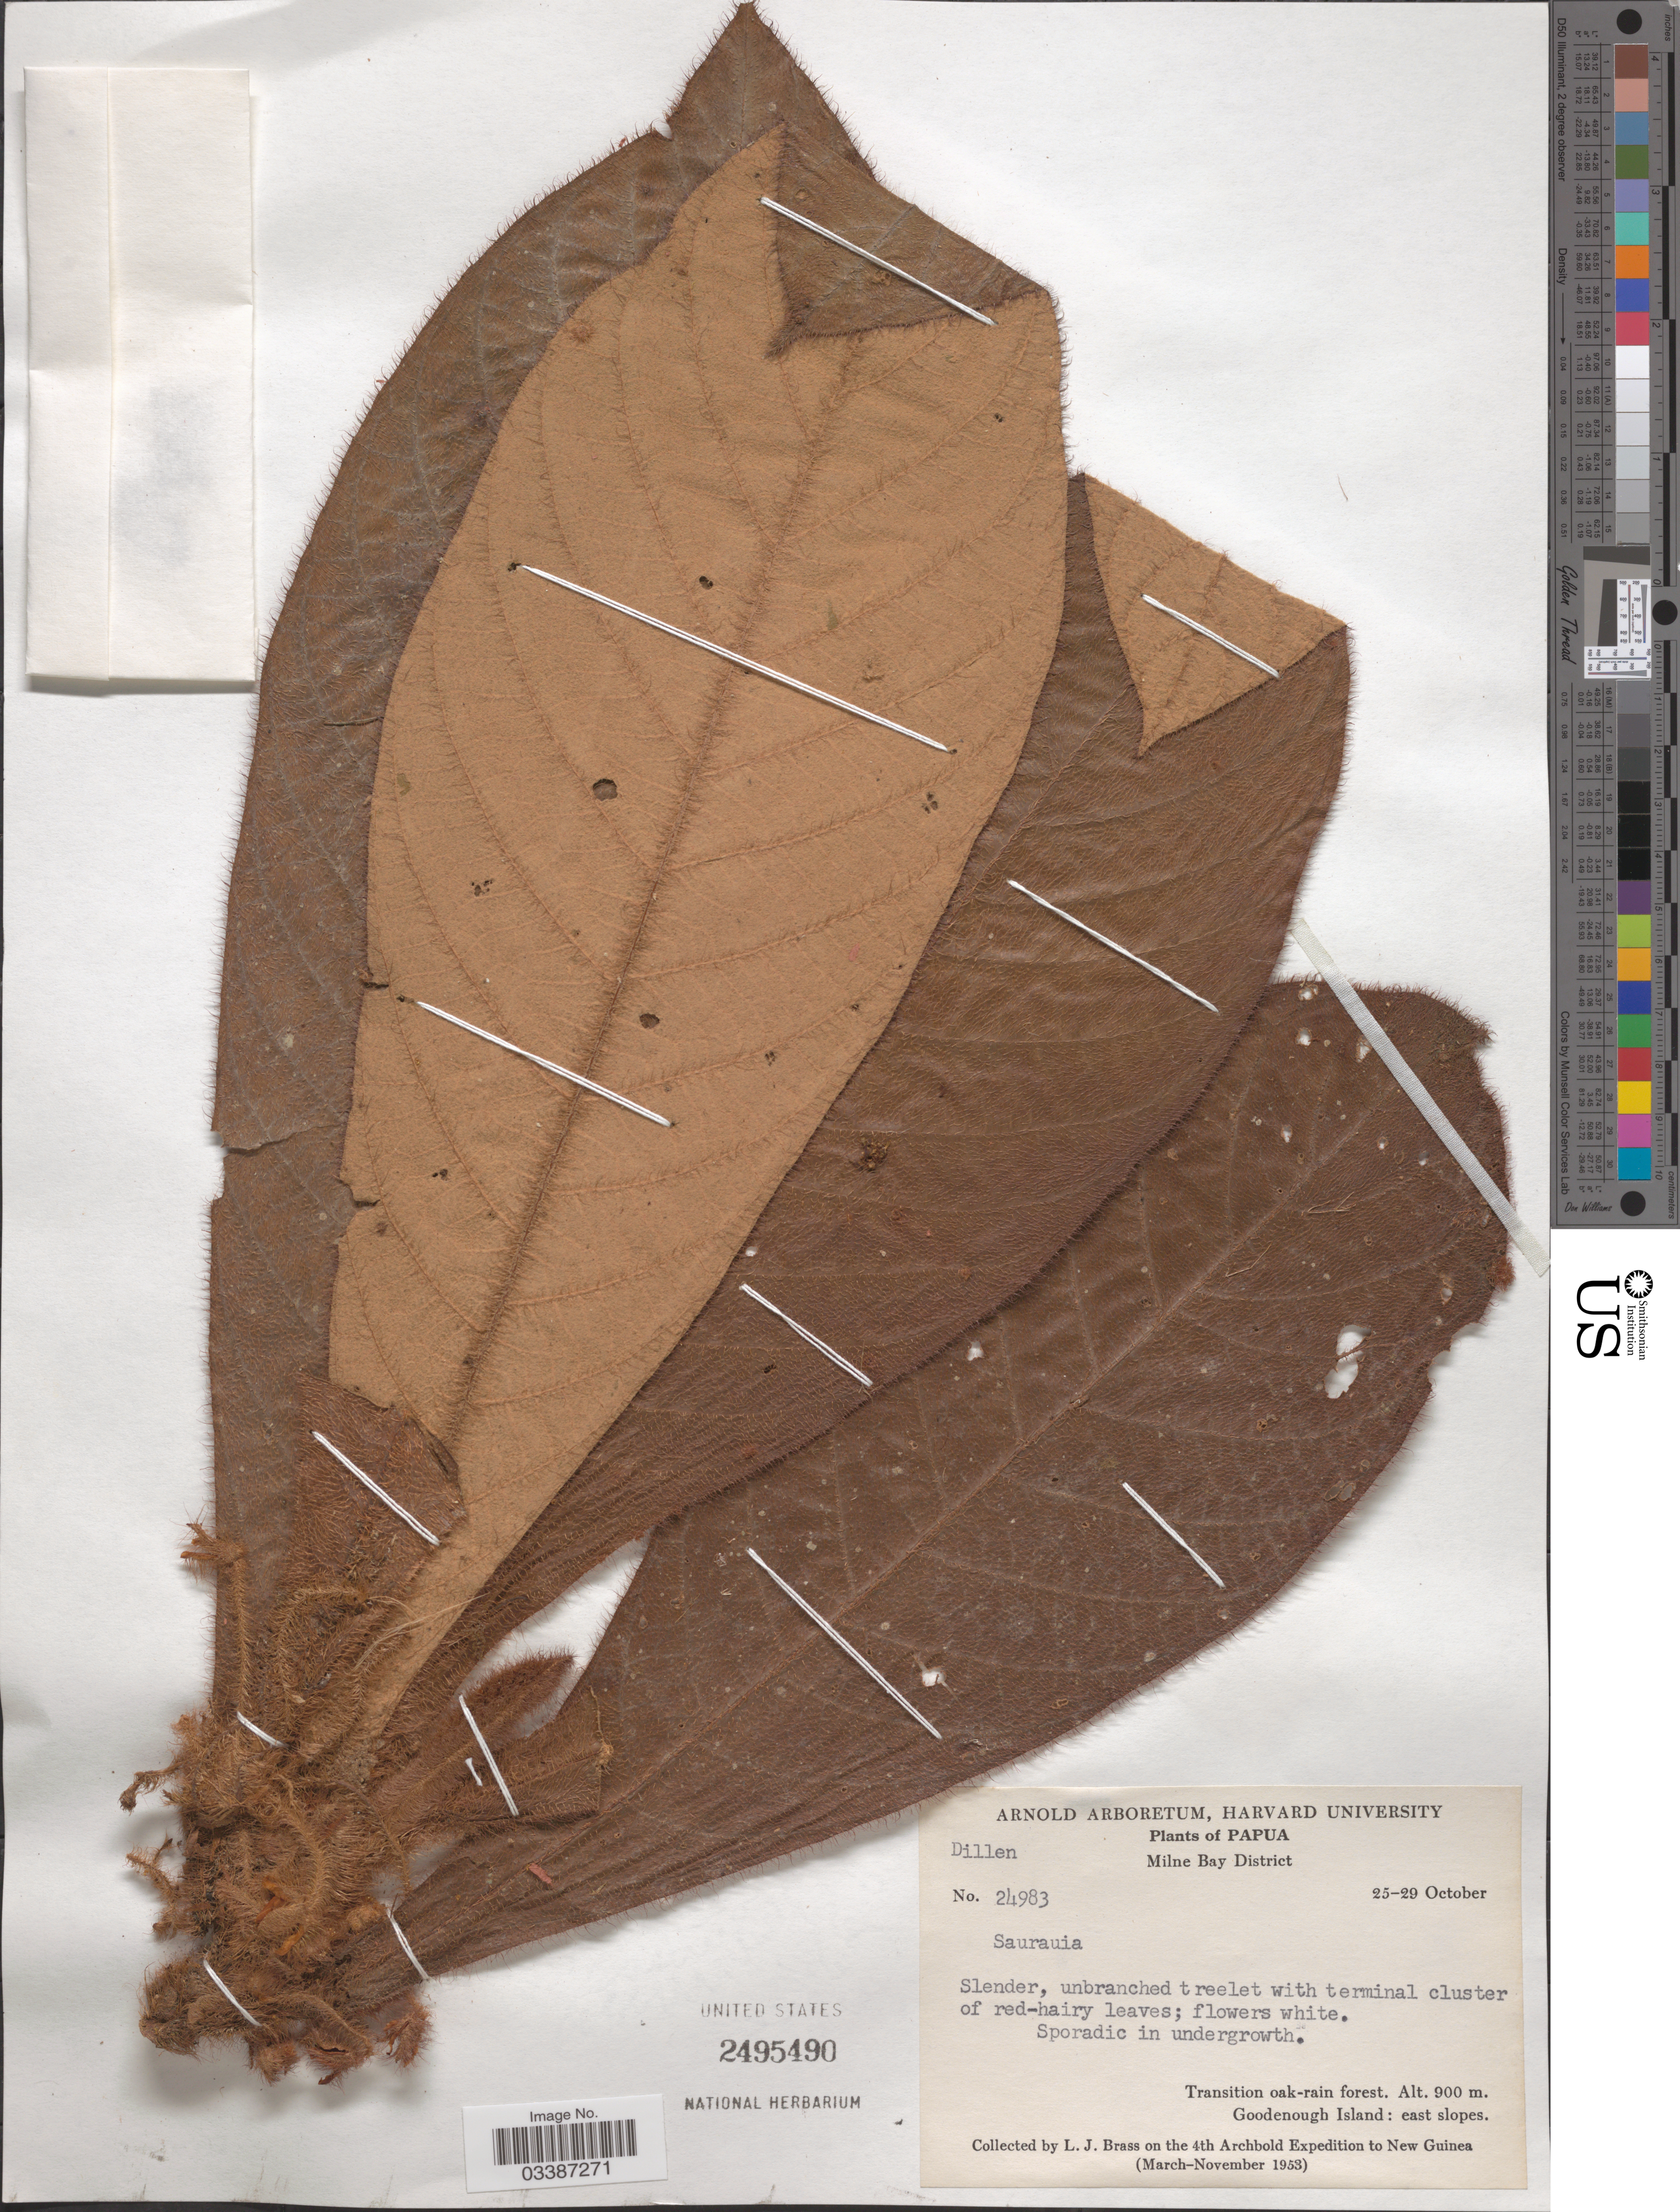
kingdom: Plantae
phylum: Tracheophyta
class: Magnoliopsida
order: Ericales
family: Actinidiaceae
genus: Saurauia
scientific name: Saurauia sp.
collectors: L. J. Brass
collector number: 24983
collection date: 1953-10-25/1953-10-29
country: Papua New Guinea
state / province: Milne Bay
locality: Papua. Milne Bay District. Transition oak-rain forest. Goodenough Island.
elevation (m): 900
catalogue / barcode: US 2495490